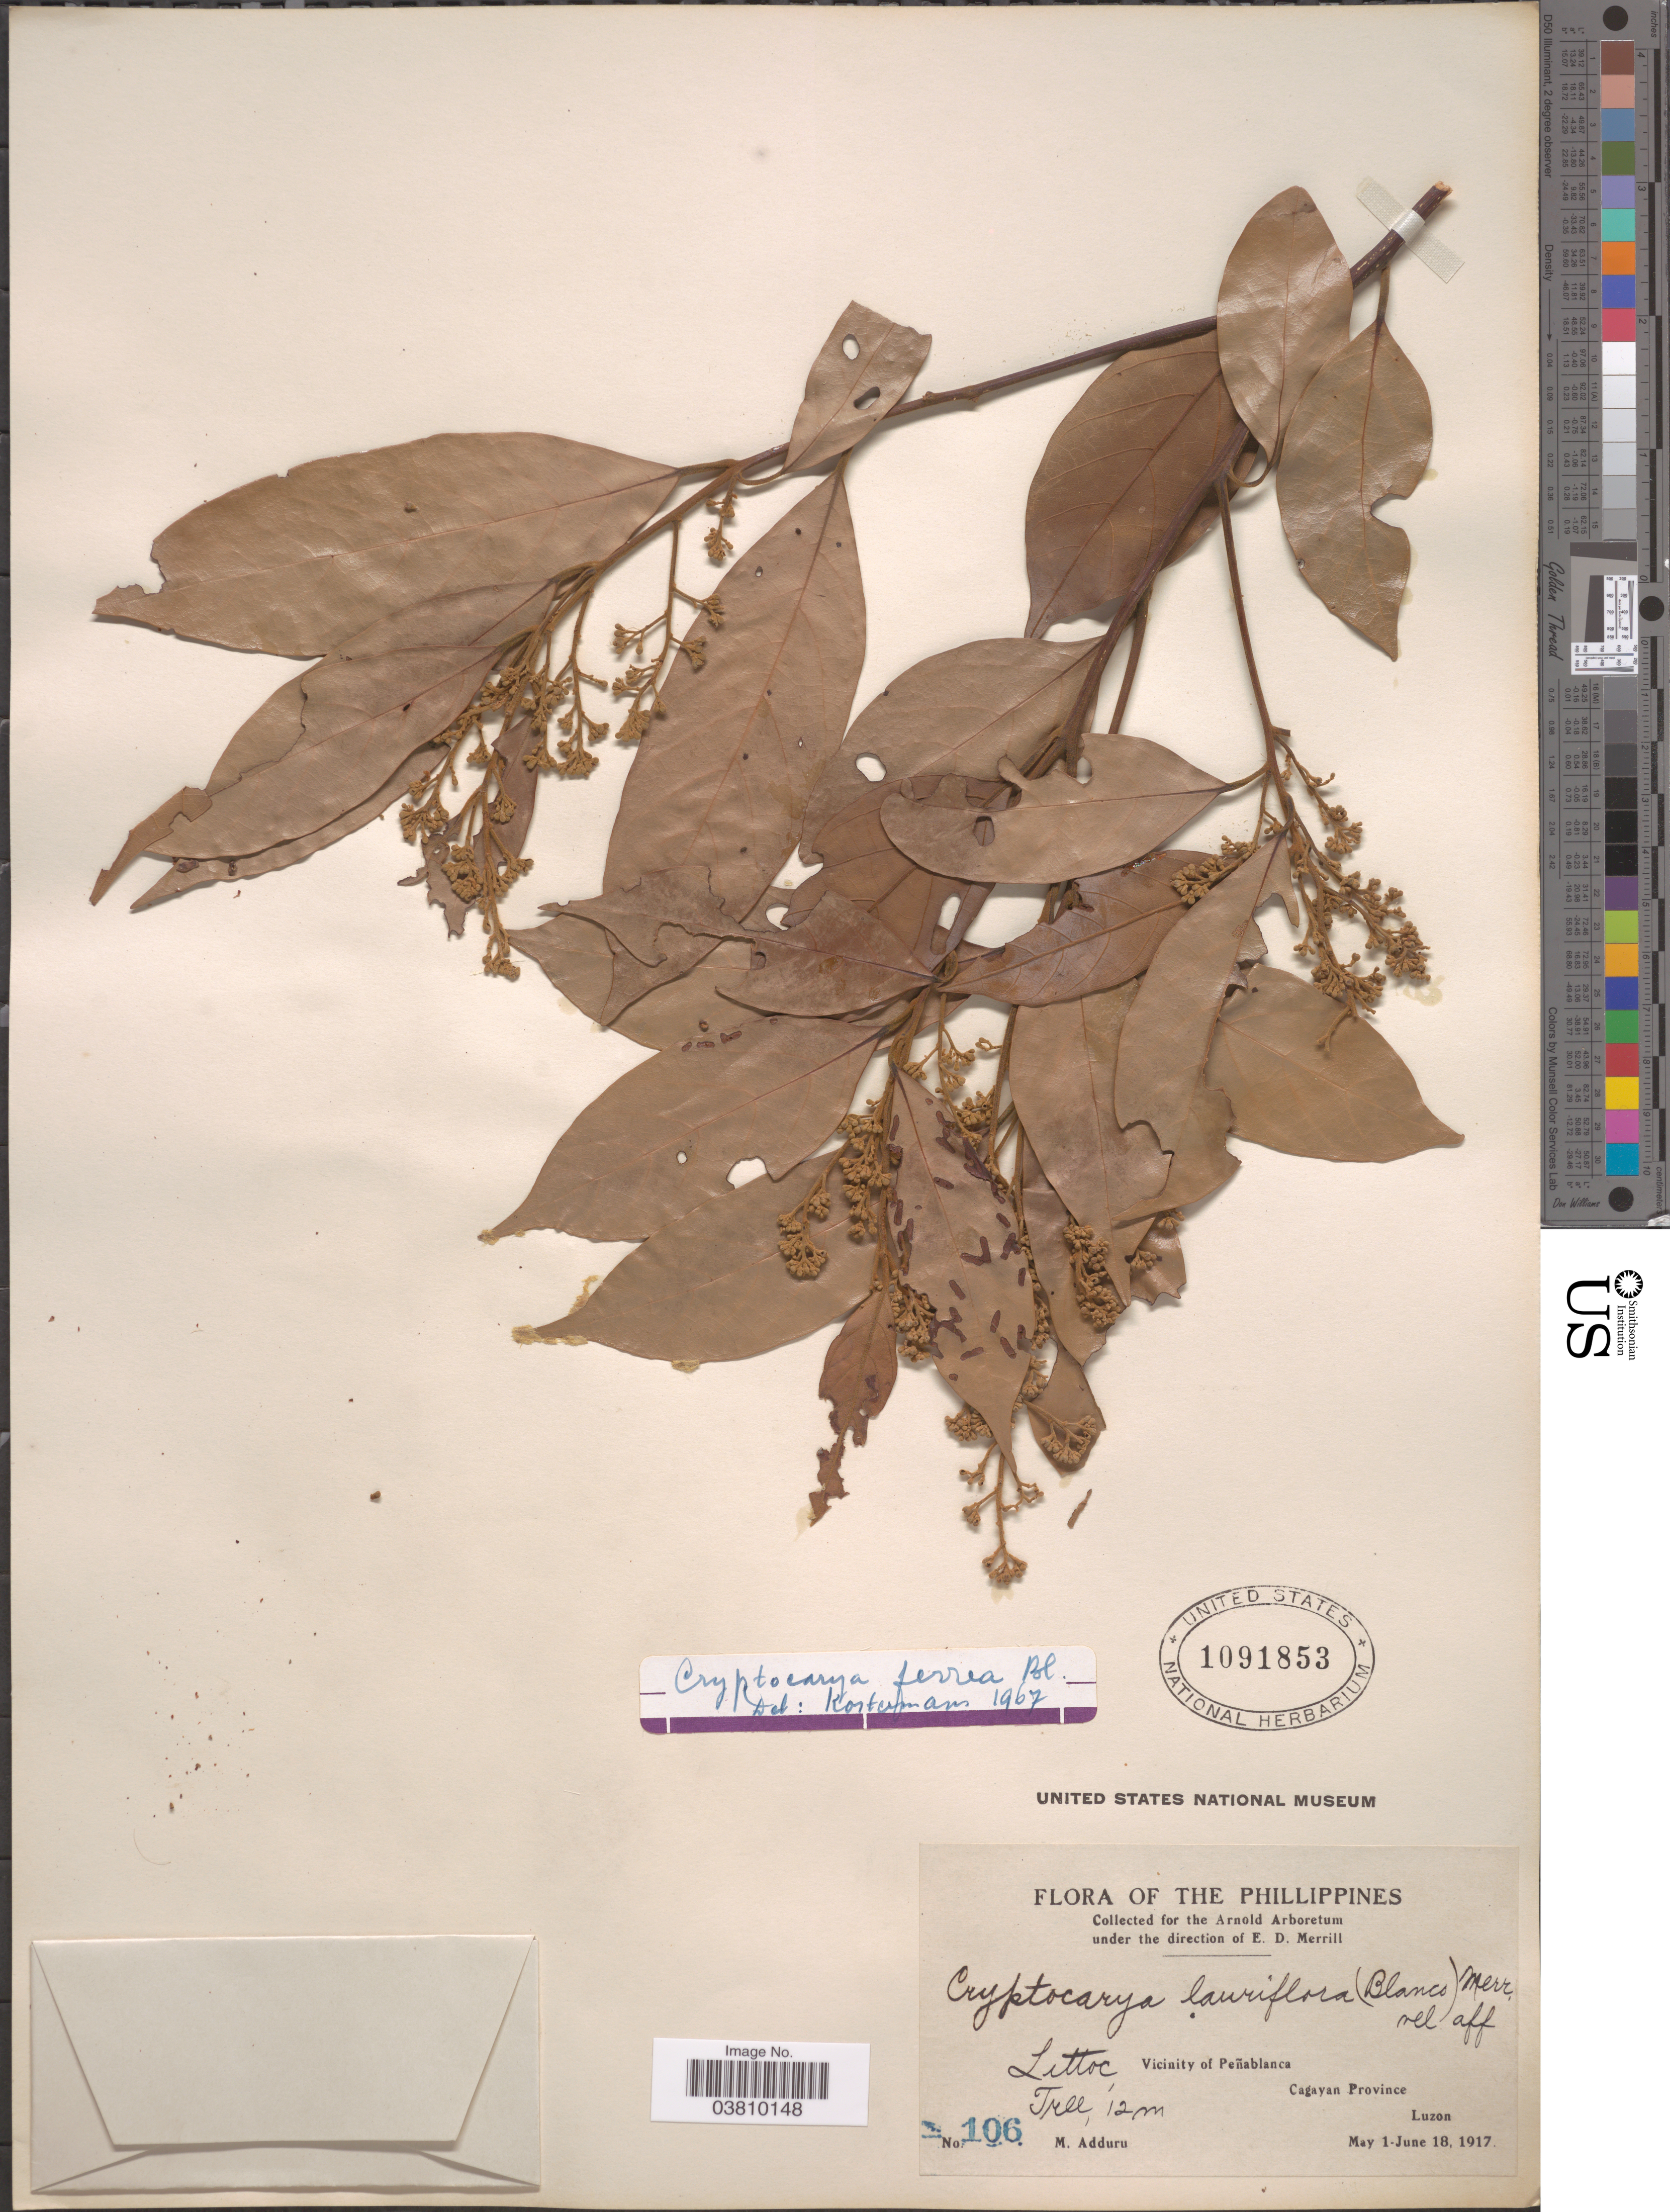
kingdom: Plantae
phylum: Tracheophyta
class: Magnoliopsida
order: Laurales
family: Lauraceae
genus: Cryptocarya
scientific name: Cryptocarya ferrea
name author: Blume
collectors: M. Adduru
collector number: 106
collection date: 1917-05-01/1917-06-18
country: Philippines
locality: Littoc , Vicinity of Penablanca. Cagayan Province, Luzon.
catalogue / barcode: US 1091853